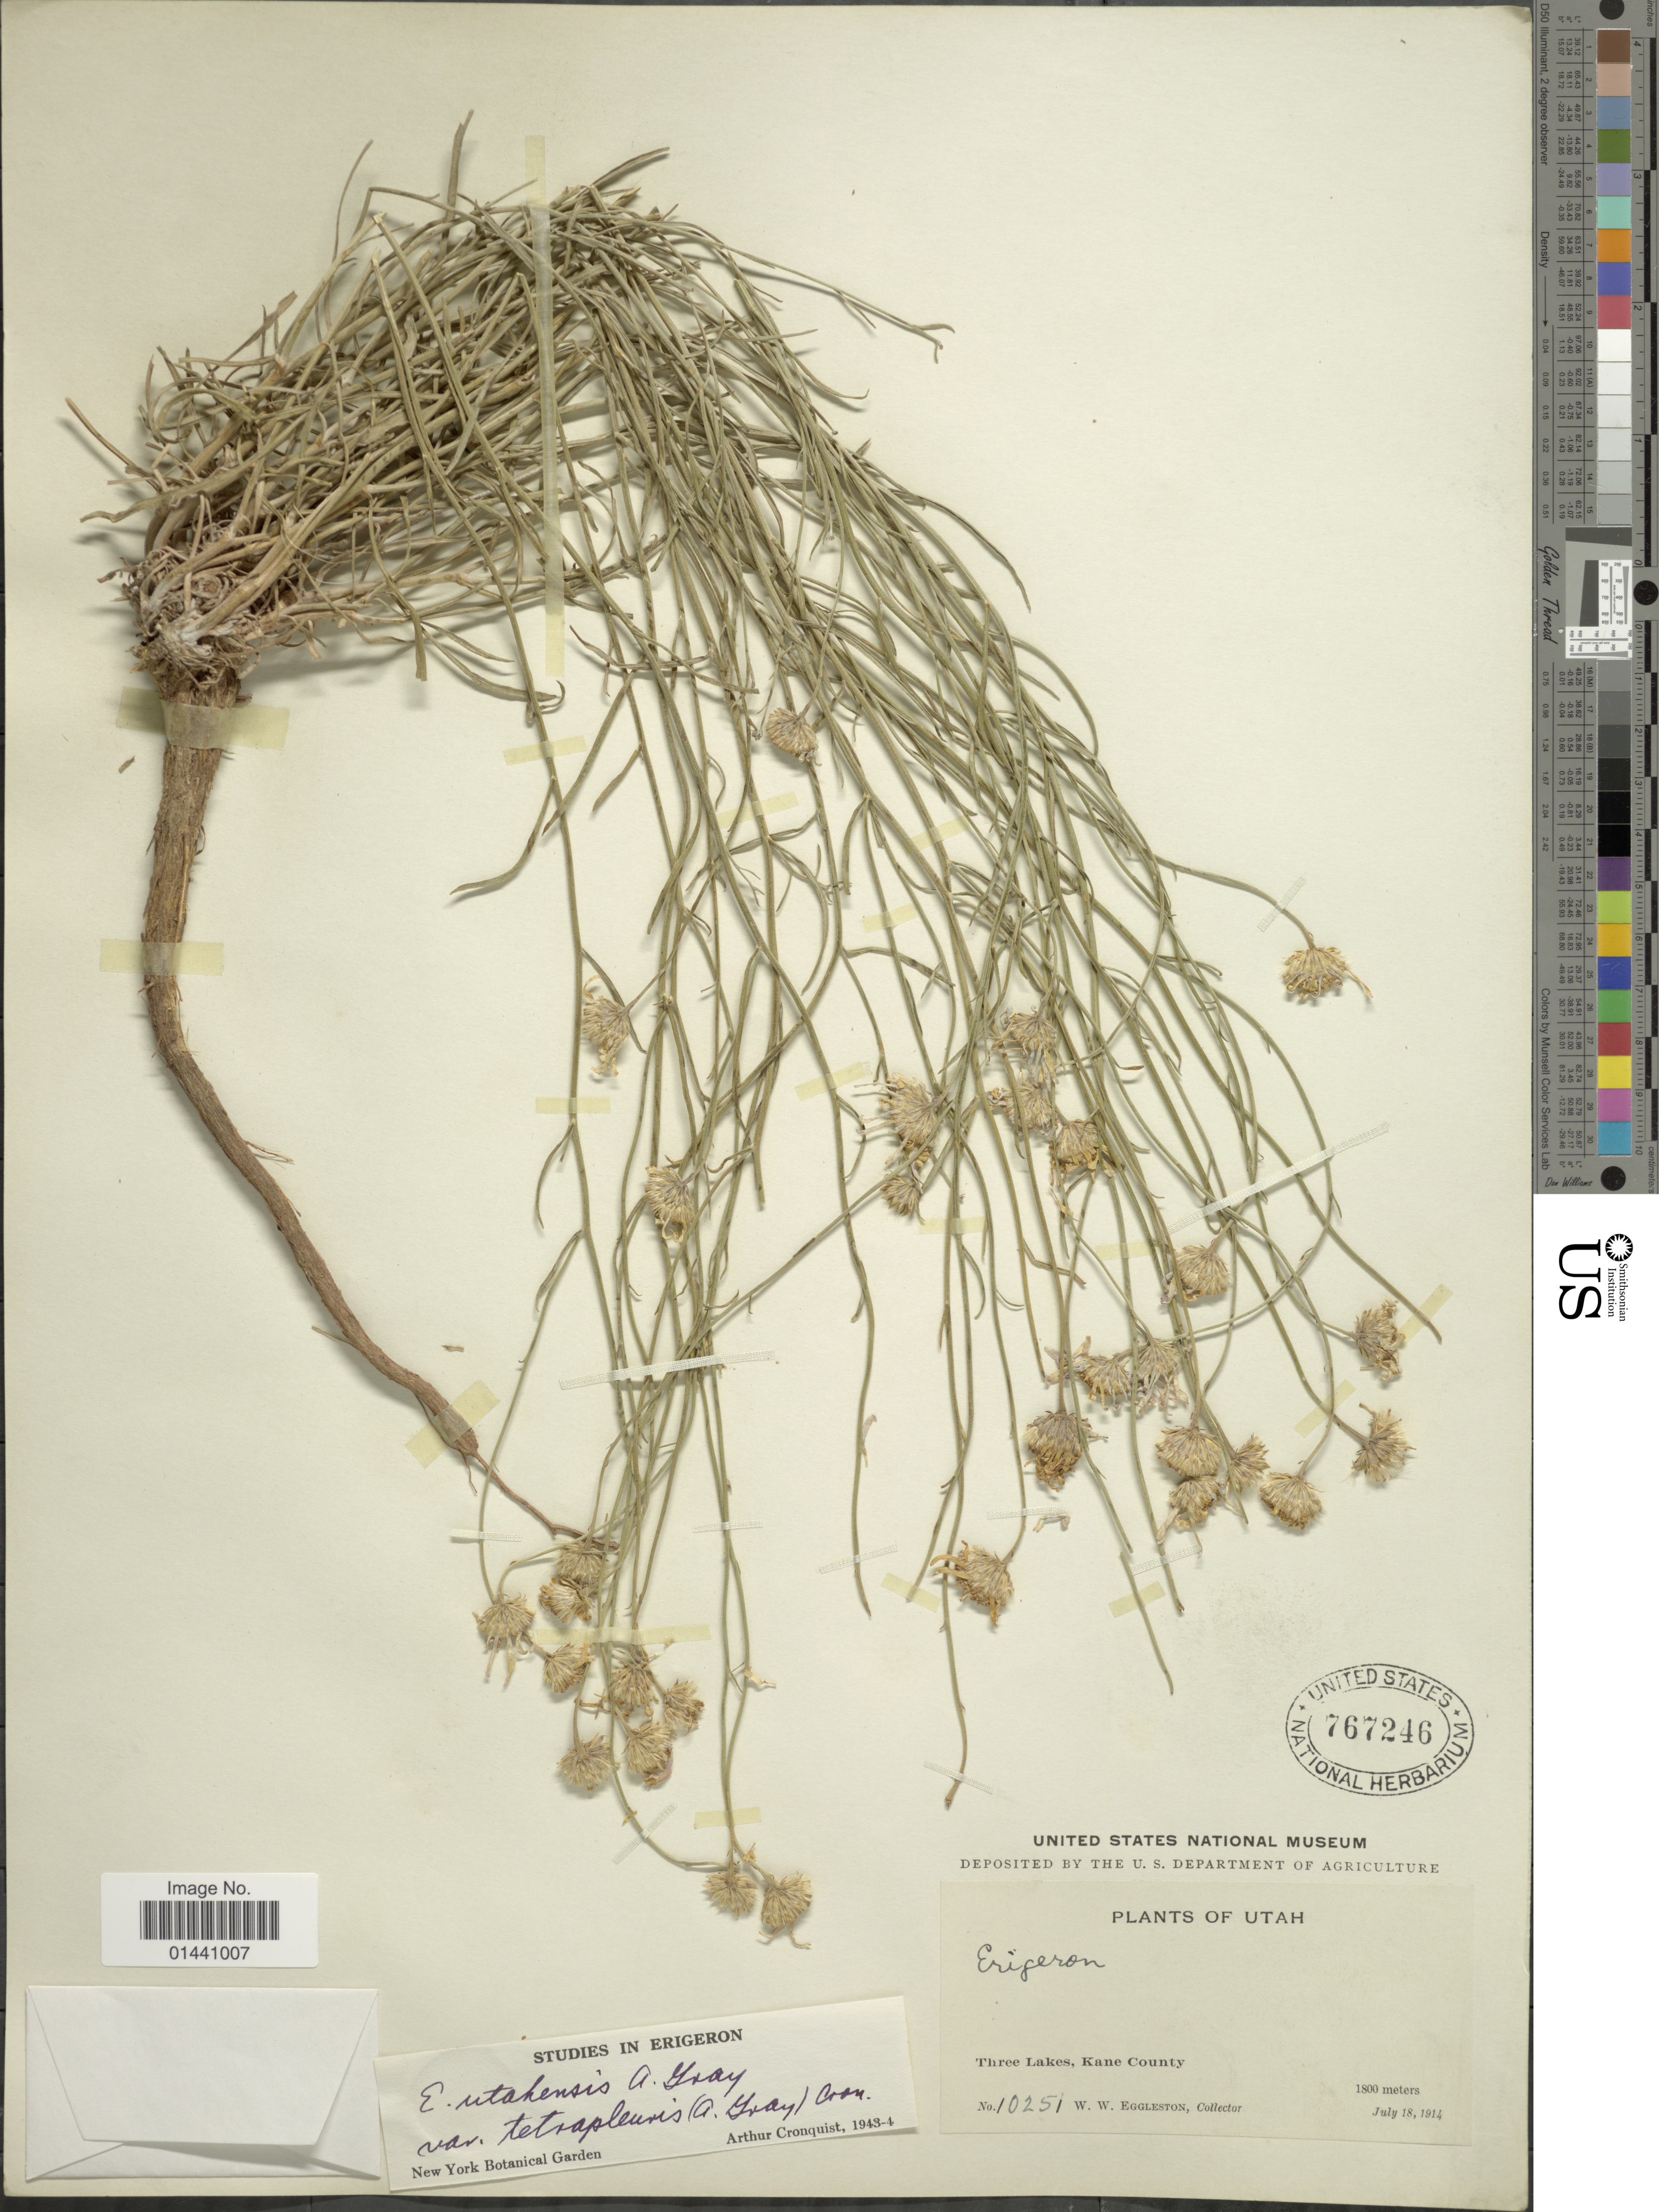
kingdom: Plantae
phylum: Tracheophyta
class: Magnoliopsida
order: Asterales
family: Asteraceae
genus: Erigeron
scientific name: Erigeron utahensis var. tetrapleuris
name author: (A. Gray) Cronq.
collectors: W. W. Eggleston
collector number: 10251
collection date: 1914-07-18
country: United States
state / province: Utah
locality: Three Lakes, Kane County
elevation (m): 1800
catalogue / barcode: US 767246